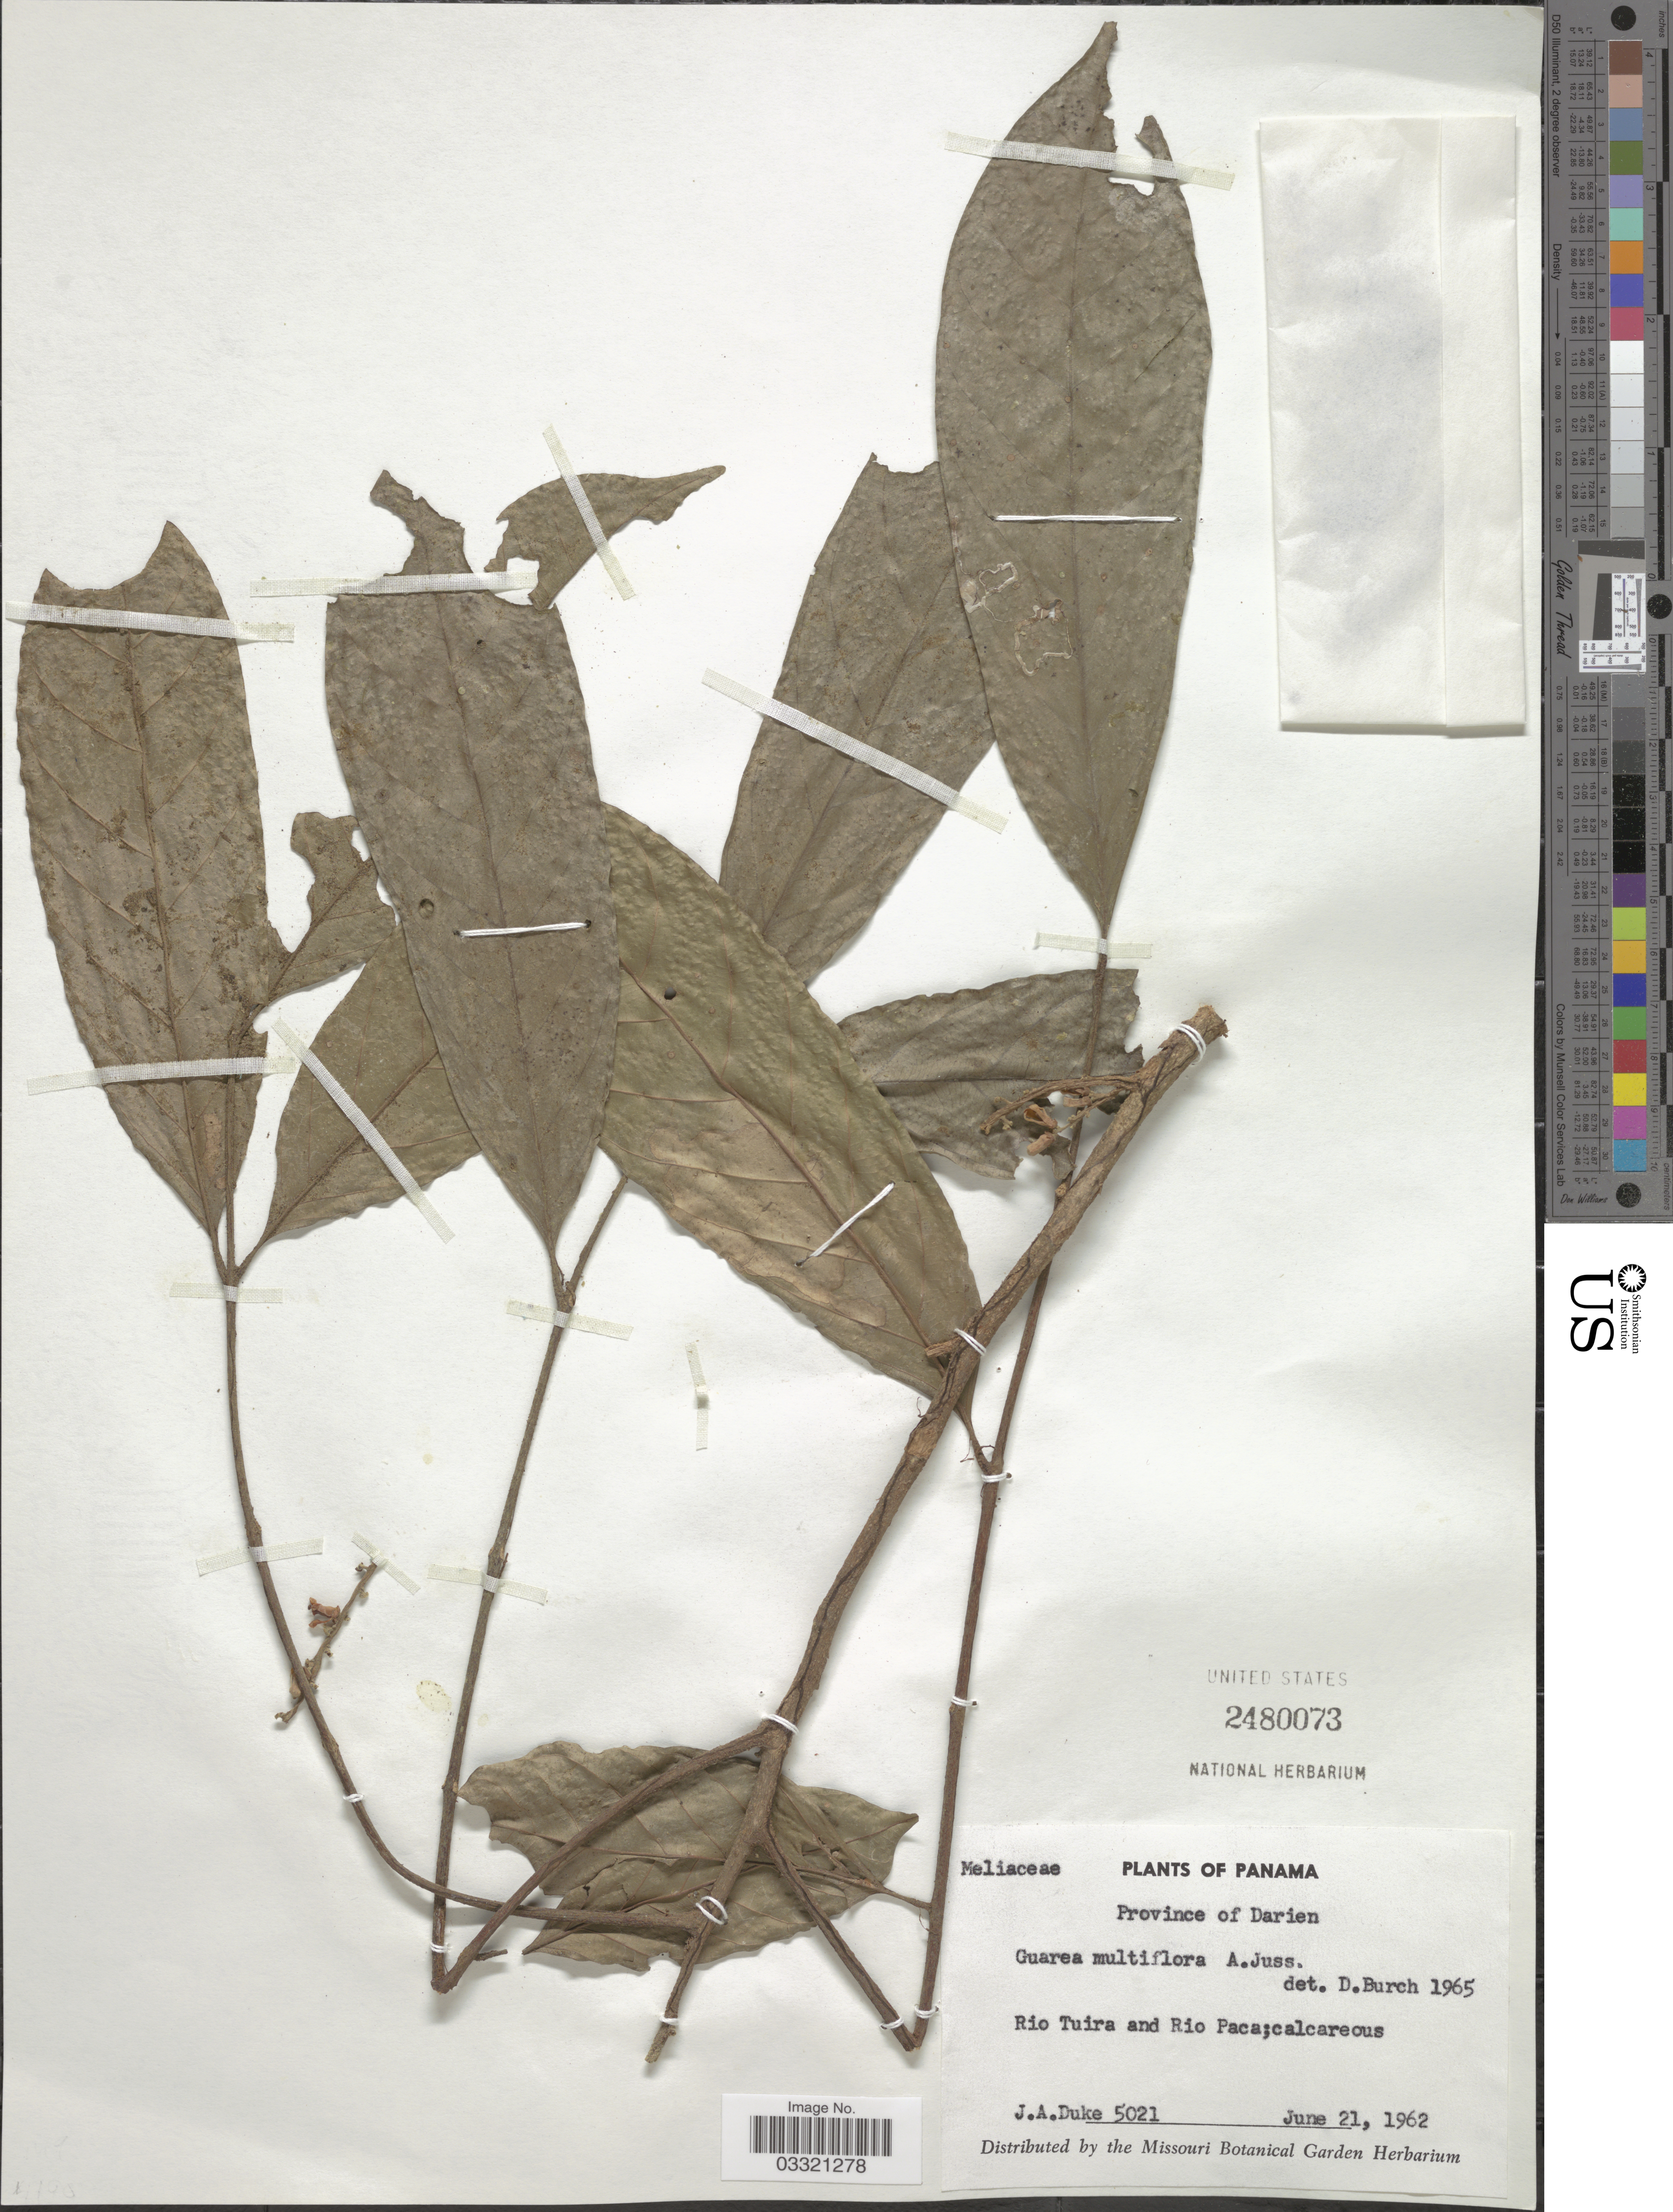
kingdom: Plantae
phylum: Tracheophyta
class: Magnoliopsida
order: Sapindales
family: Meliaceae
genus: Guarea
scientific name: Guarea multiflora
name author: A. Juss.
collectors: J. A. Duke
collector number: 5021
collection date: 1962-06-21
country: Panama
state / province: Darién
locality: Rio Tuira and Rio Paca.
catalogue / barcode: US 2480073